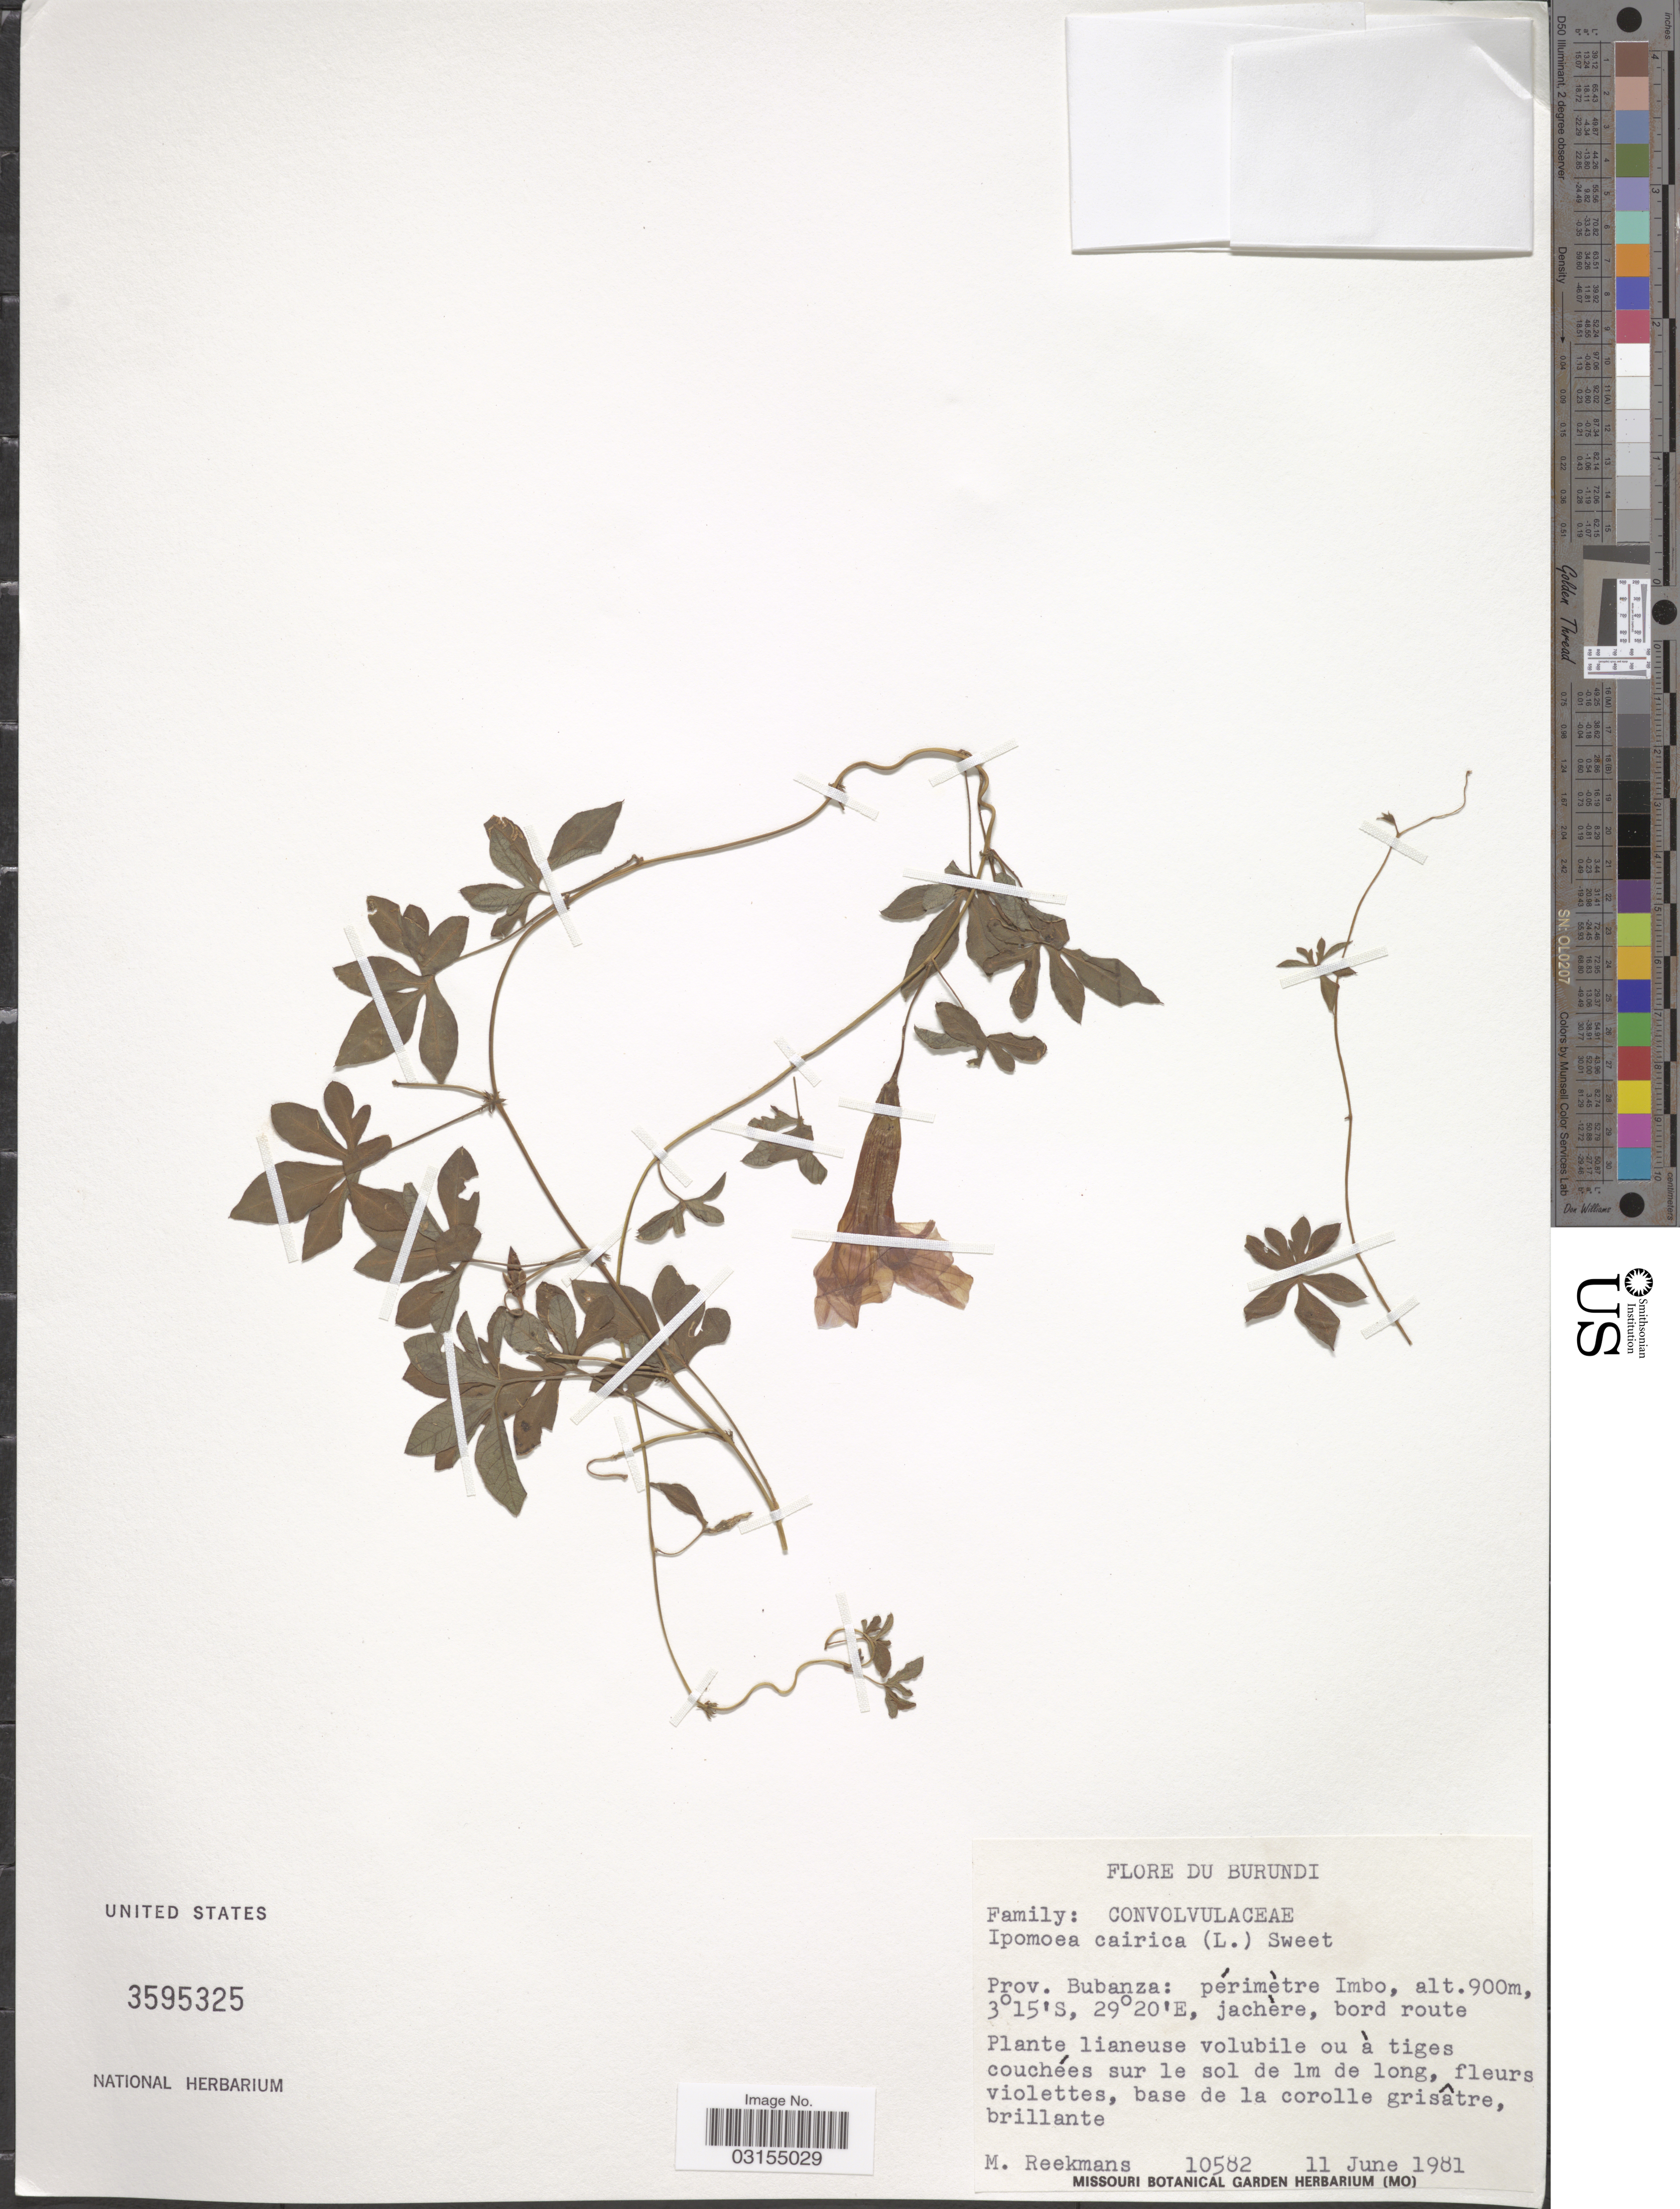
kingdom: Plantae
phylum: Tracheophyta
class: Magnoliopsida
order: Solanales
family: Convolvulaceae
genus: Ipomoea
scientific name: Ipomoea cairica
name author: (L.) Sweet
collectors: M. Reekmans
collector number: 10582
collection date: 1981-06-11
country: Burundi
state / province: Bubanza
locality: Périmètre Imbo.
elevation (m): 900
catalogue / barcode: US 3595325